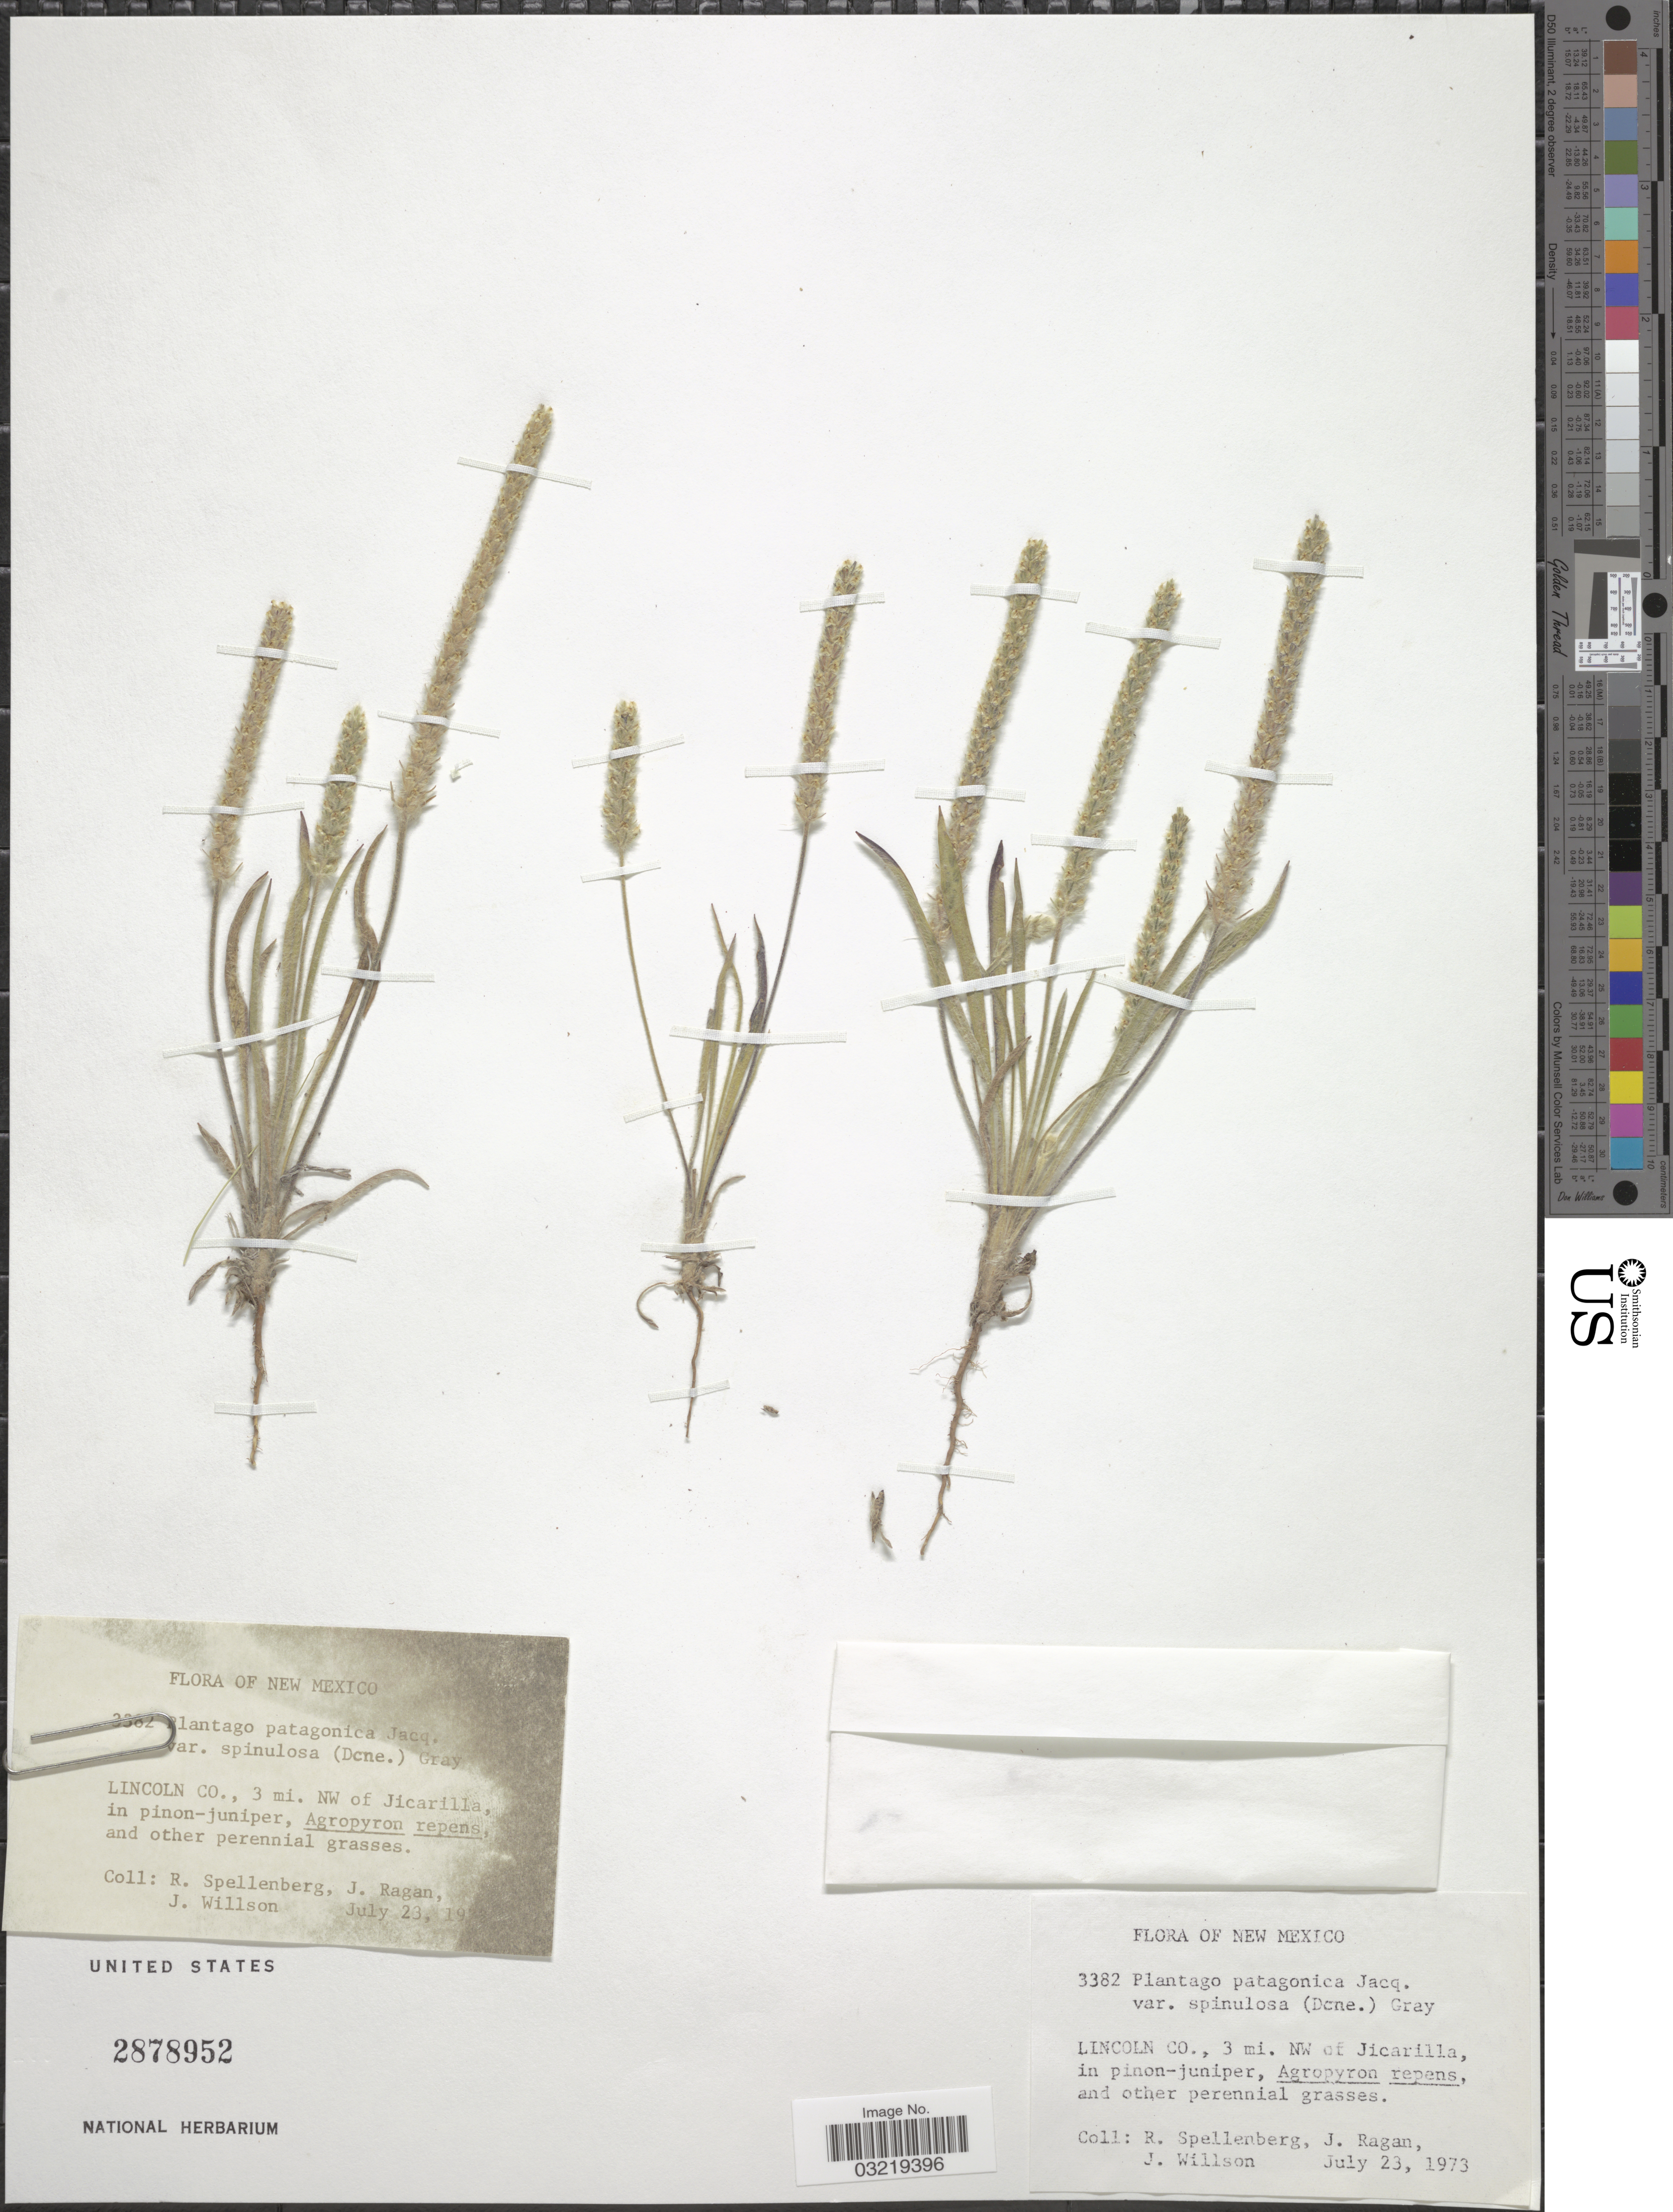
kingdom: Plantae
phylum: Tracheophyta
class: Magnoliopsida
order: Lamiales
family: Plantaginaceae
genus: Plantago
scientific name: Plantago patagonica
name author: Jacq.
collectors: R. Spellenberg, J. Ragan & J. Willson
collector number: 3382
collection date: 1973-07-23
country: United States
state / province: New Mexico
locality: Lincoln Co., 3 mi. NW of Jicarilla.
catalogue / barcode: US 2878952